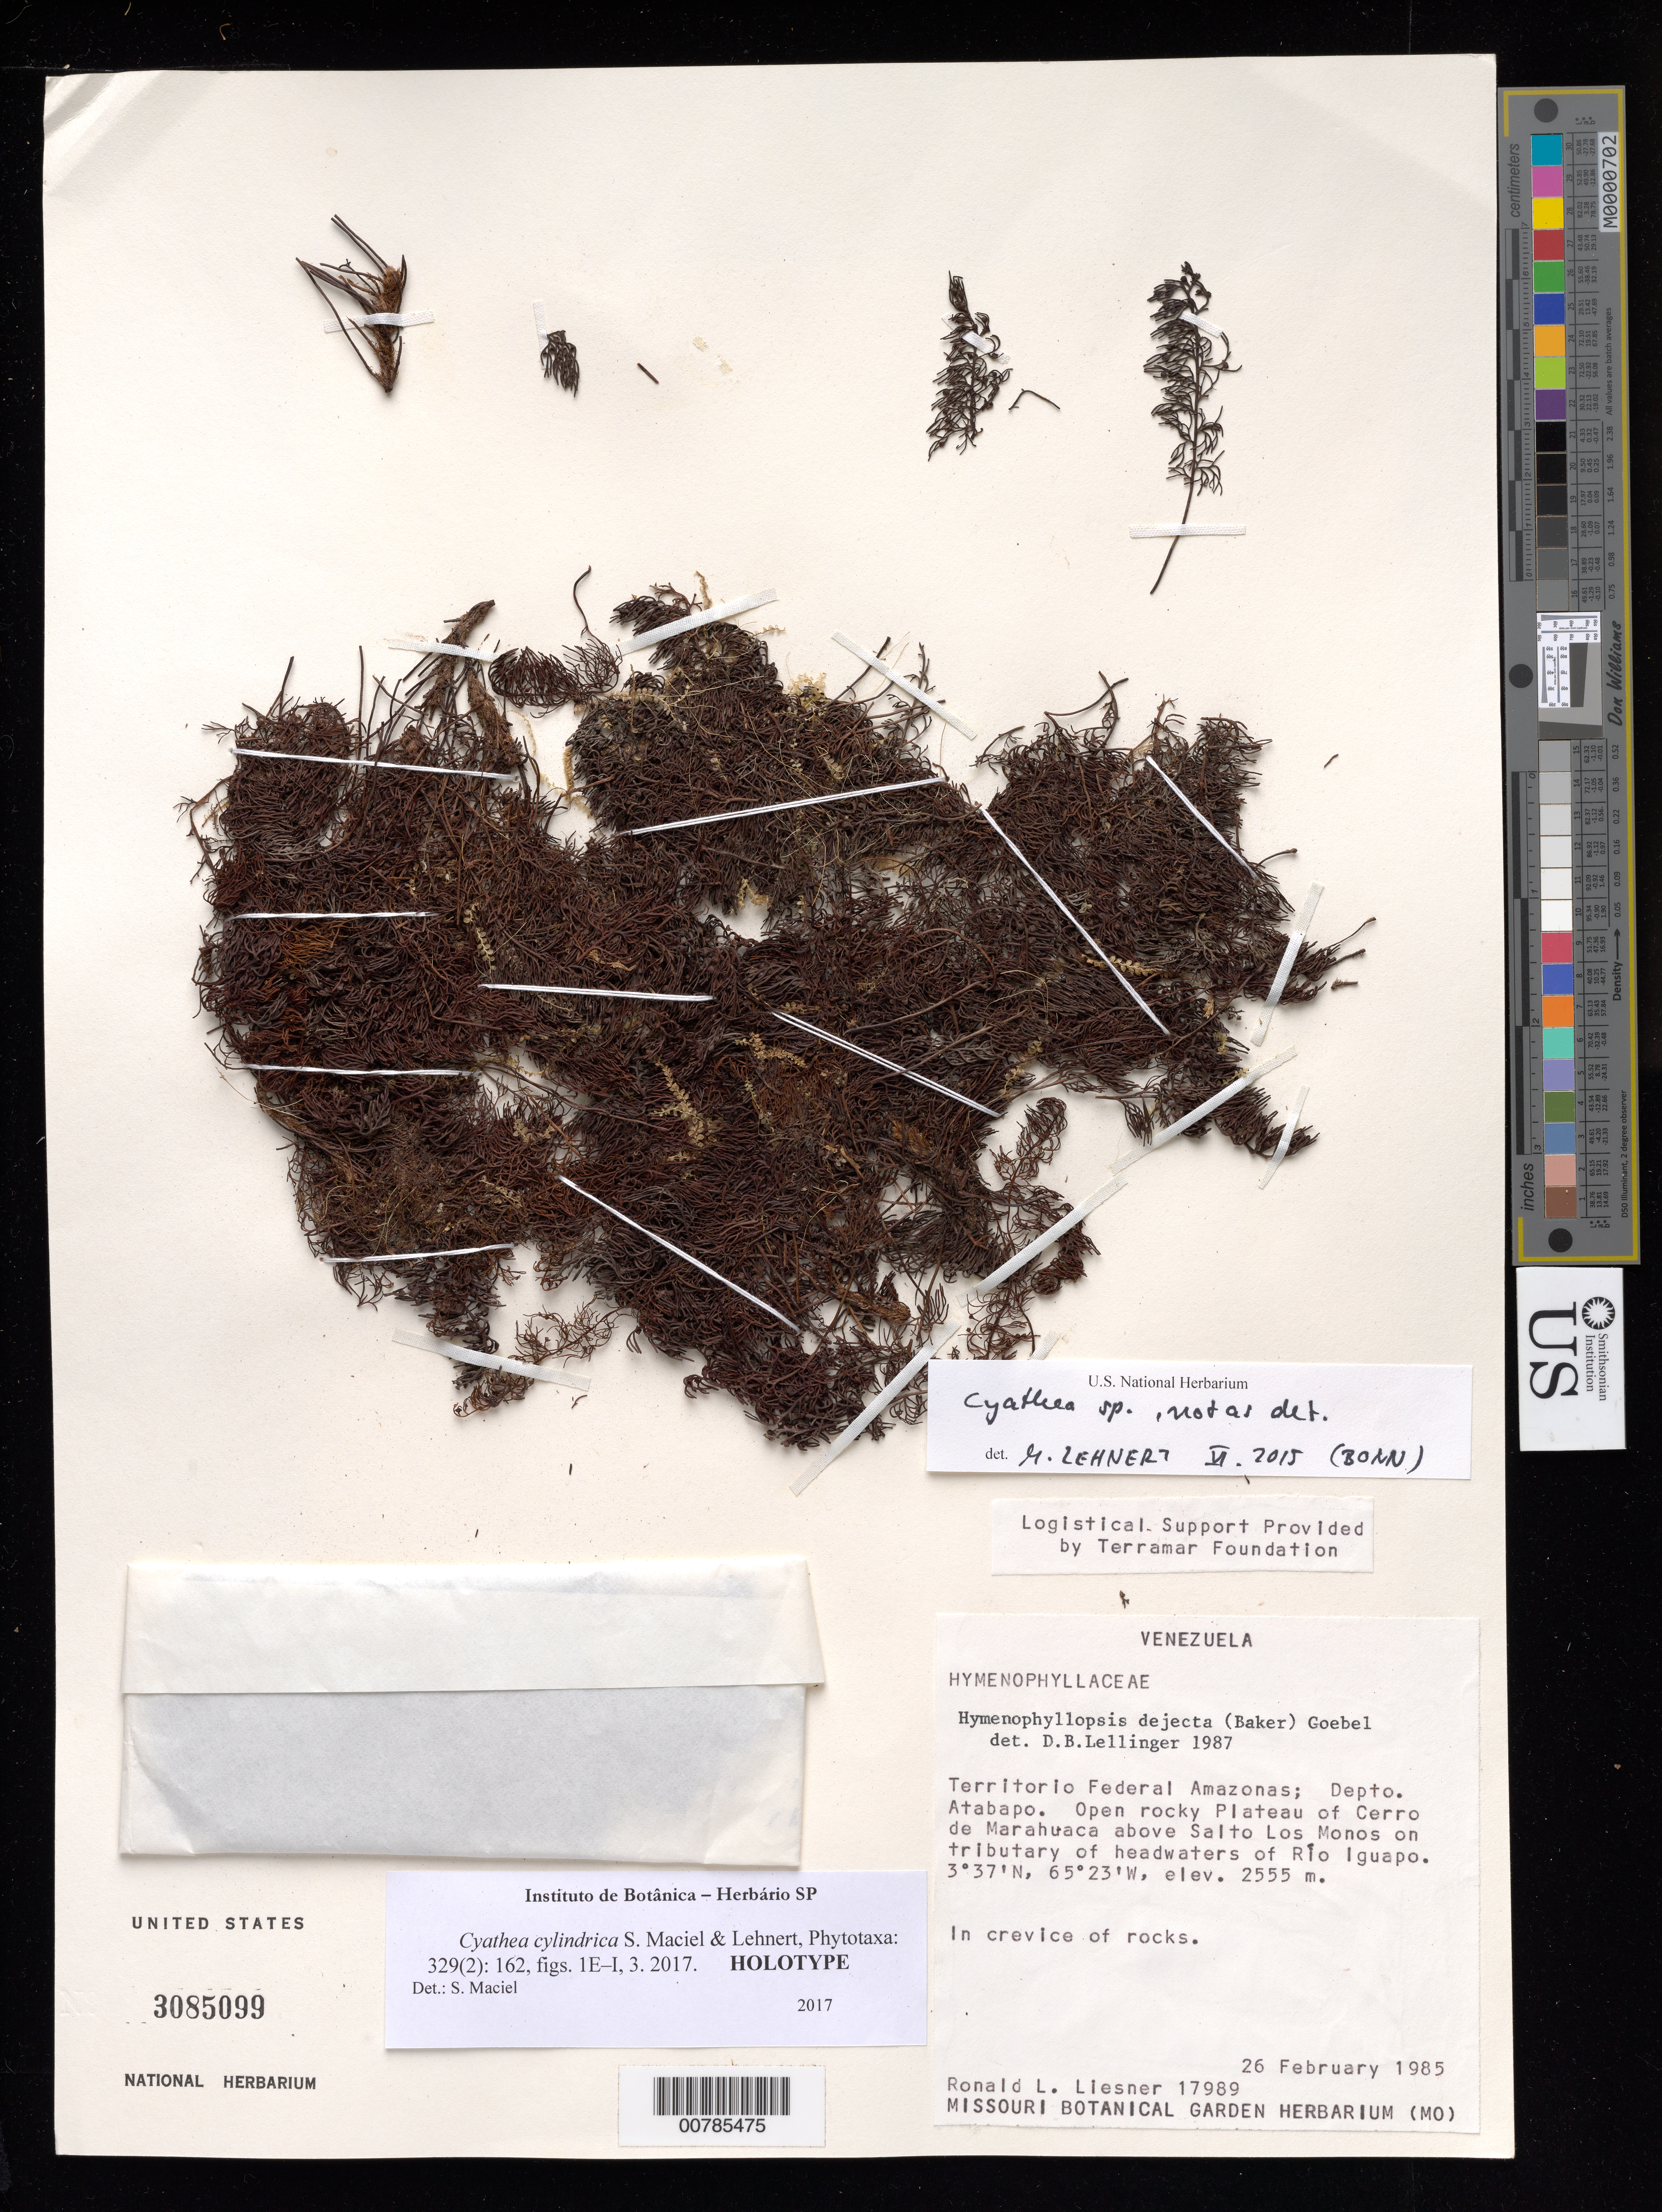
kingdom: Plantae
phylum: Tracheophyta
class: Polypodiopsida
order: Cyatheales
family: Cyatheaceae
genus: Cyathea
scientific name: Cyathea cylindrica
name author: S. Maciel & Lehnert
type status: Holotype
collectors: R. L. Liesner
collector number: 17989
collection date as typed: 26-Feb-85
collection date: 1985-02-26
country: Venezuela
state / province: Amazonas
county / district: Atabapo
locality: Cerro de Marahuaca Plateau, above Salto Los Monos on trib of headwaters of Río Iguapo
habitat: Open rocky plateau; in crevice of rocks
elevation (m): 2555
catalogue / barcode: US 3085099